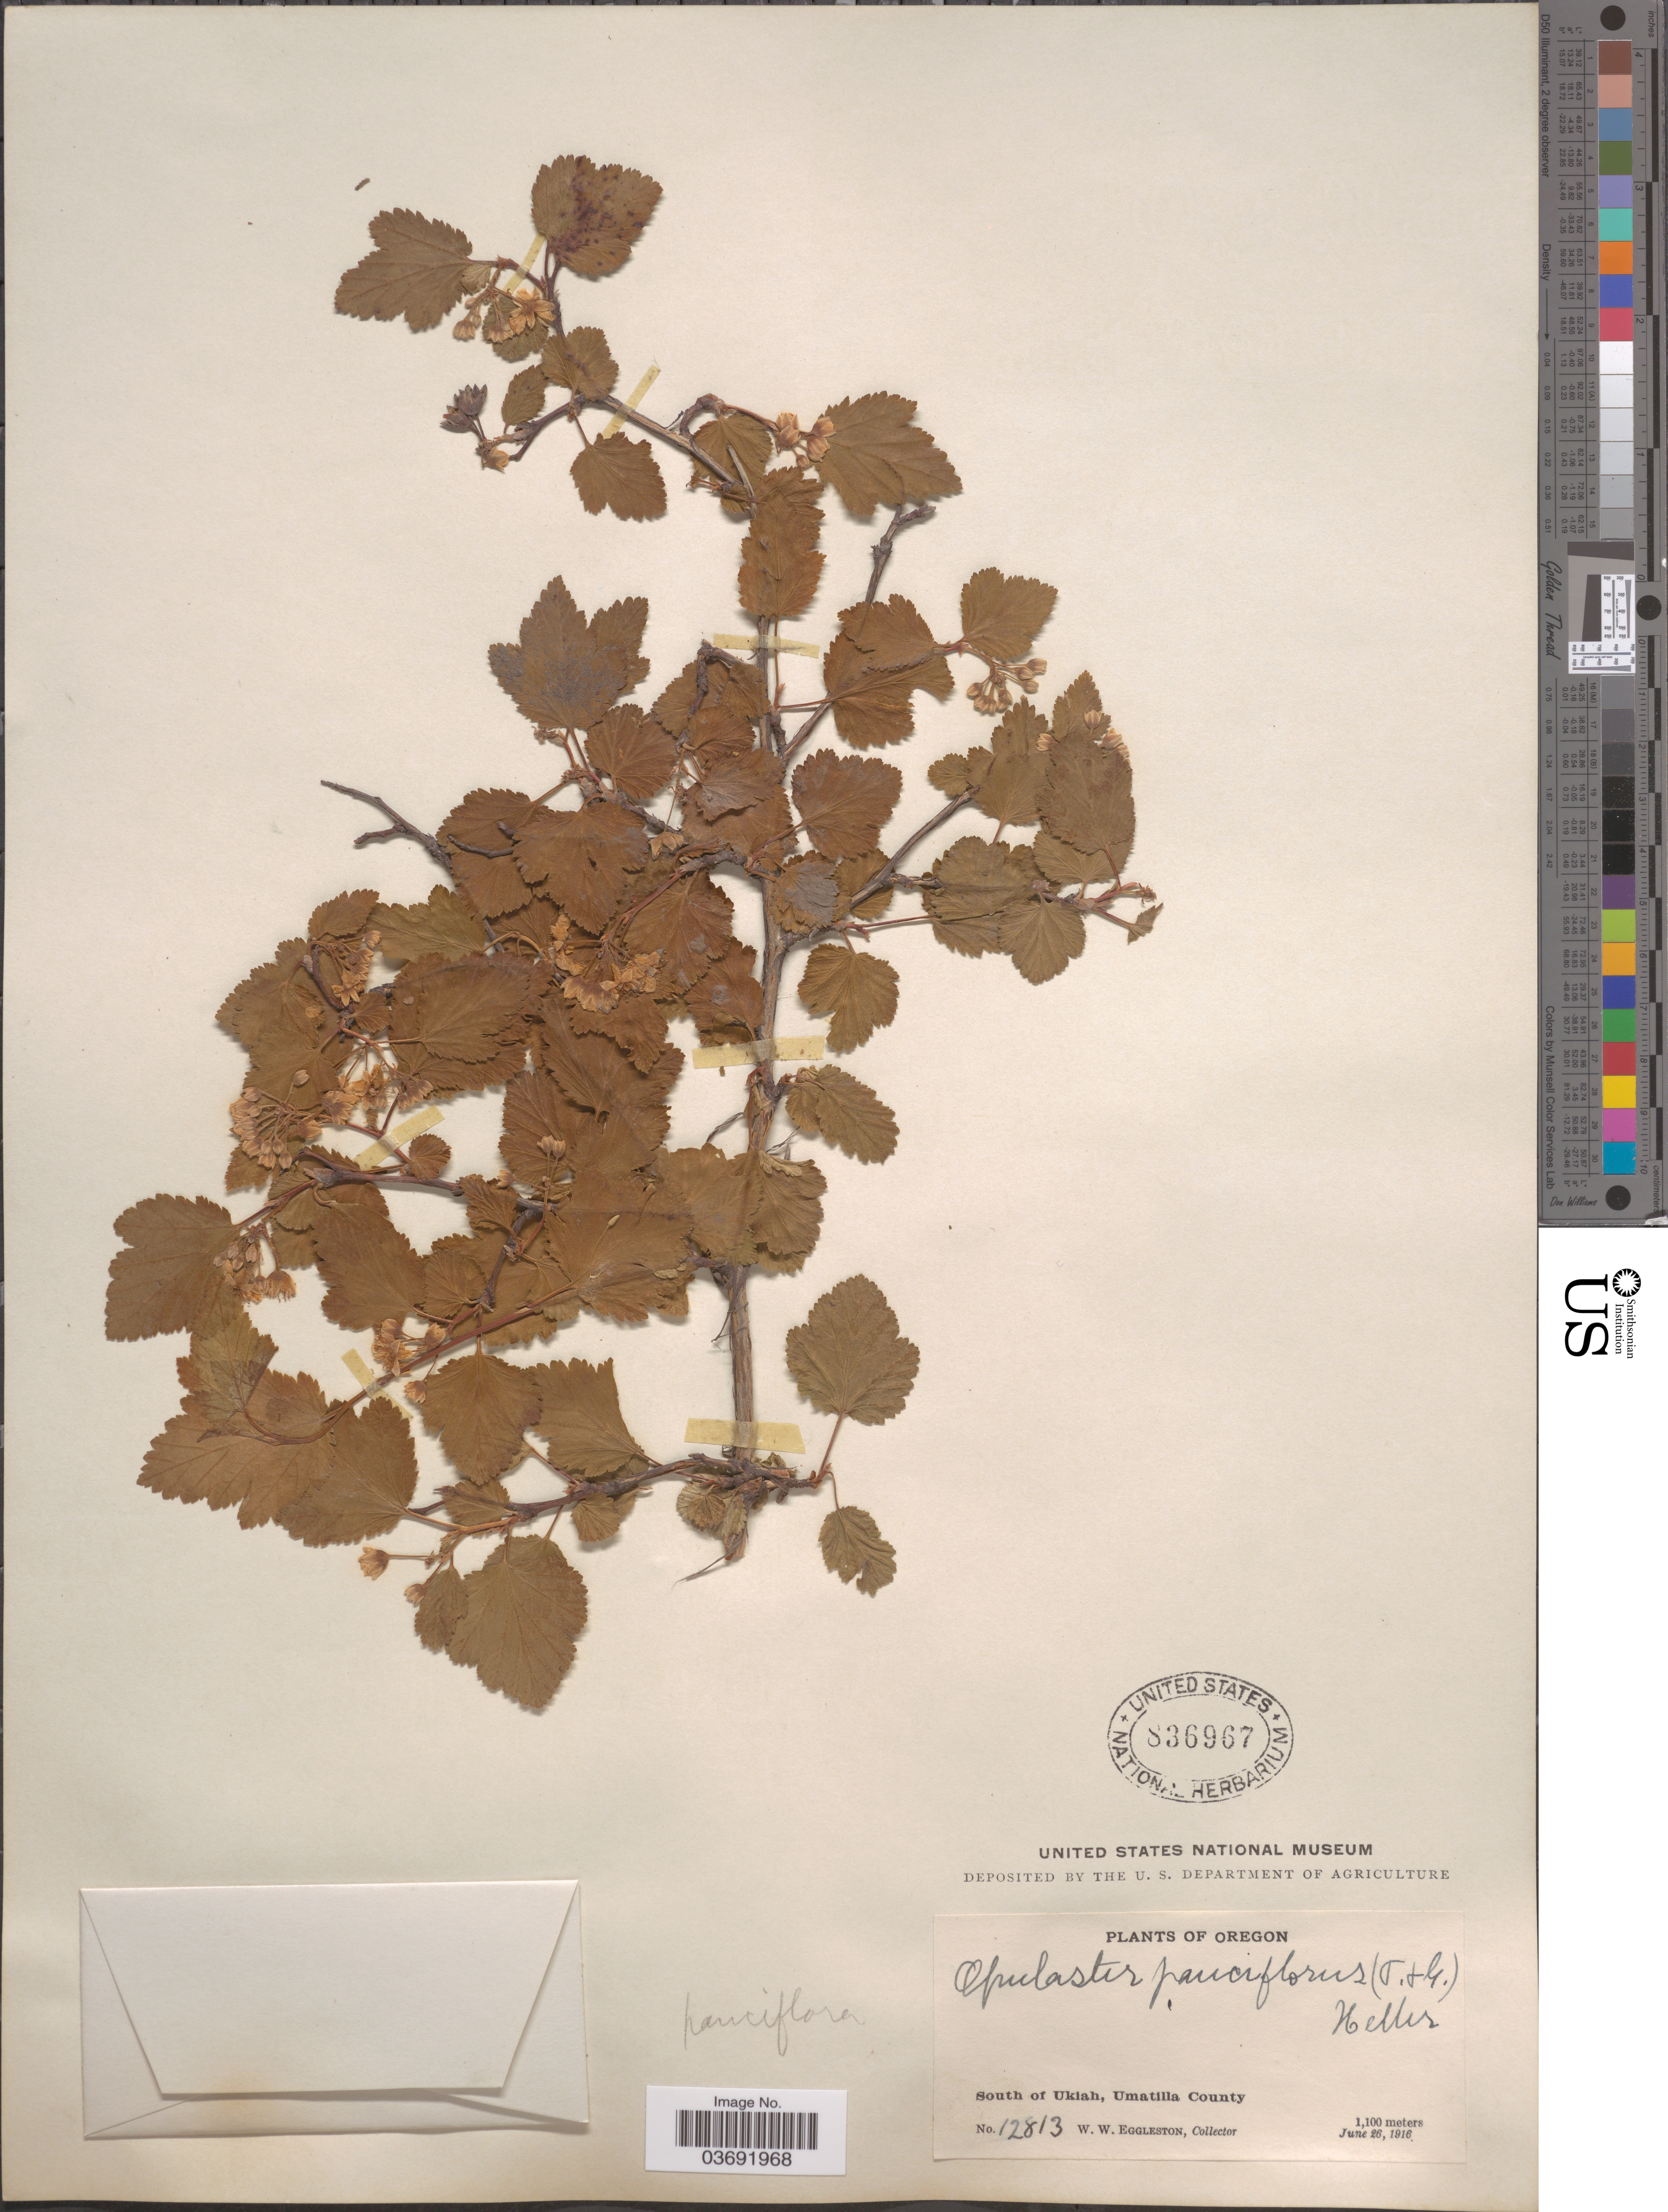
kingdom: Plantae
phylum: Tracheophyta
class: Magnoliopsida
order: Rosales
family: Rosaceae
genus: Physocarpus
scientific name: Physocarpus malvaceus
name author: (Greene) Kuntze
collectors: W. W. Eggleston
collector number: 12813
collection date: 1916-06-26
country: United States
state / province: Oregon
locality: South of Ukiah, Umatilla County.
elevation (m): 1100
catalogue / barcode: US 836967